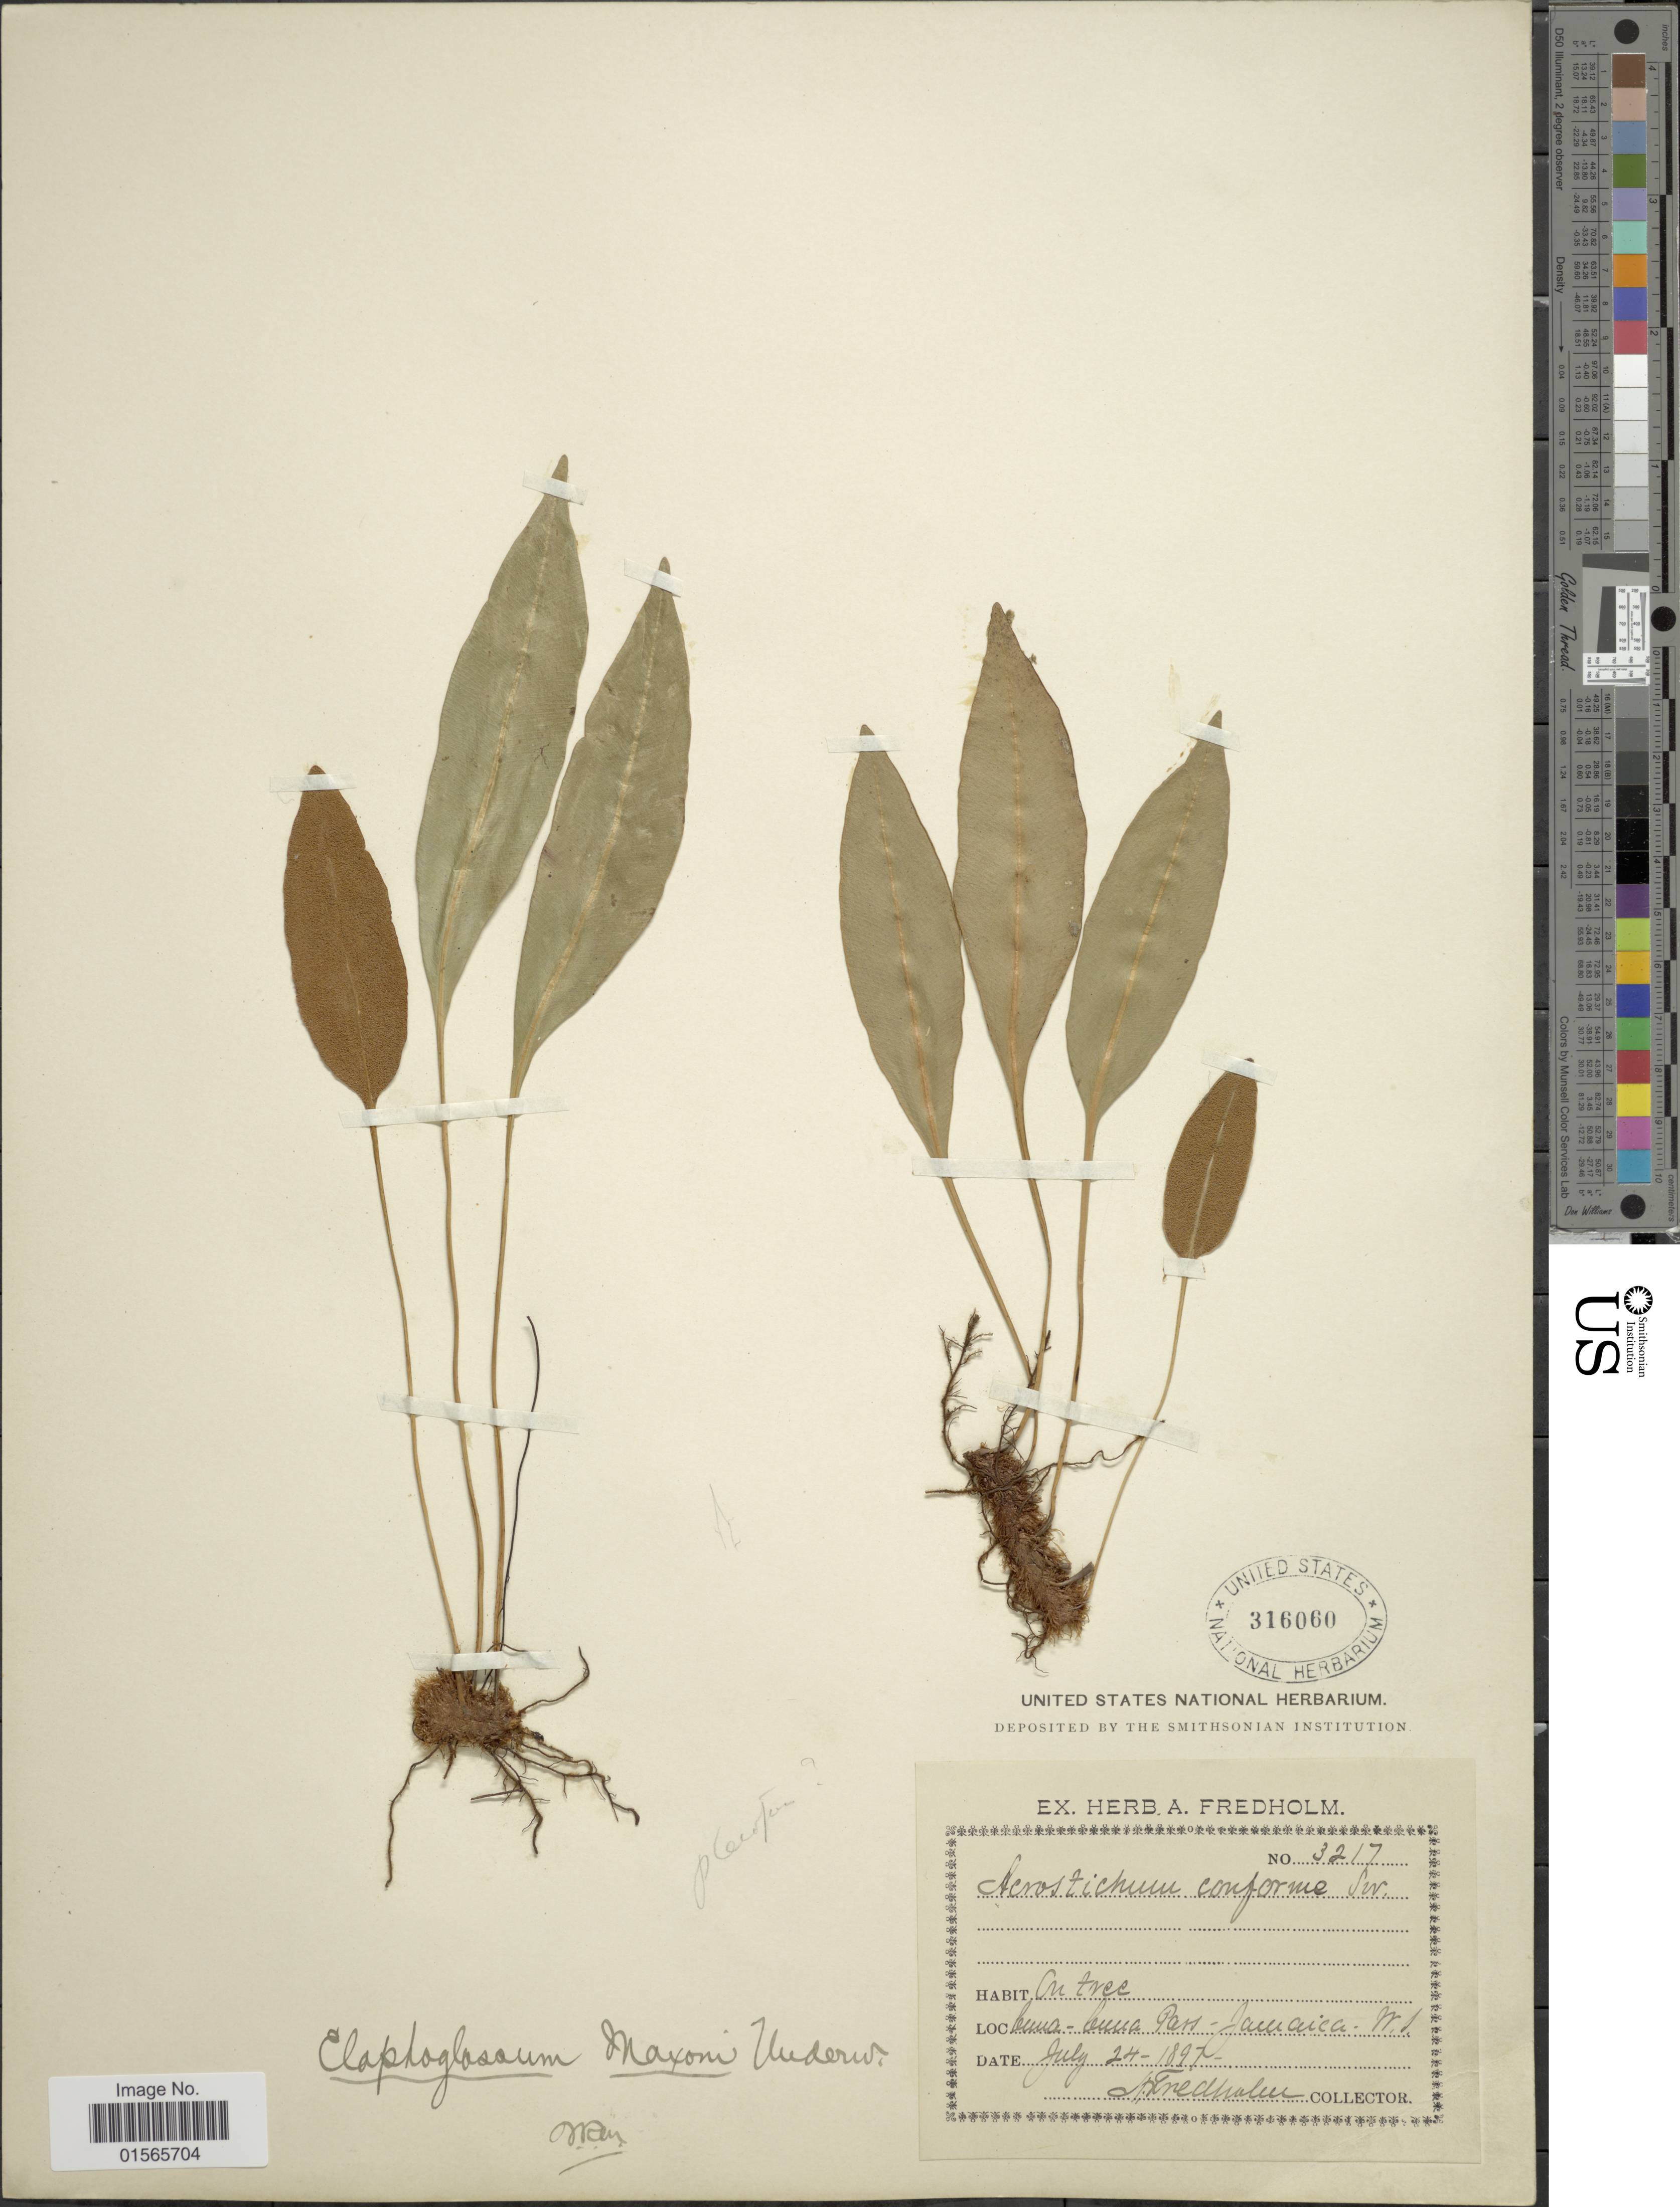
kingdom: Plantae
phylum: Tracheophyta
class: Polypodiopsida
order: Polypodiales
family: Dryopteridaceae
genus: Elaphoglossum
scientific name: Elaphoglossum maxonii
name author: Underw. ex C.V. Morton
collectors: A. Fredholm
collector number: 3217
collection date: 1897-07-24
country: Jamaica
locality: Cuna Cuna Pass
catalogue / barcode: US 316060